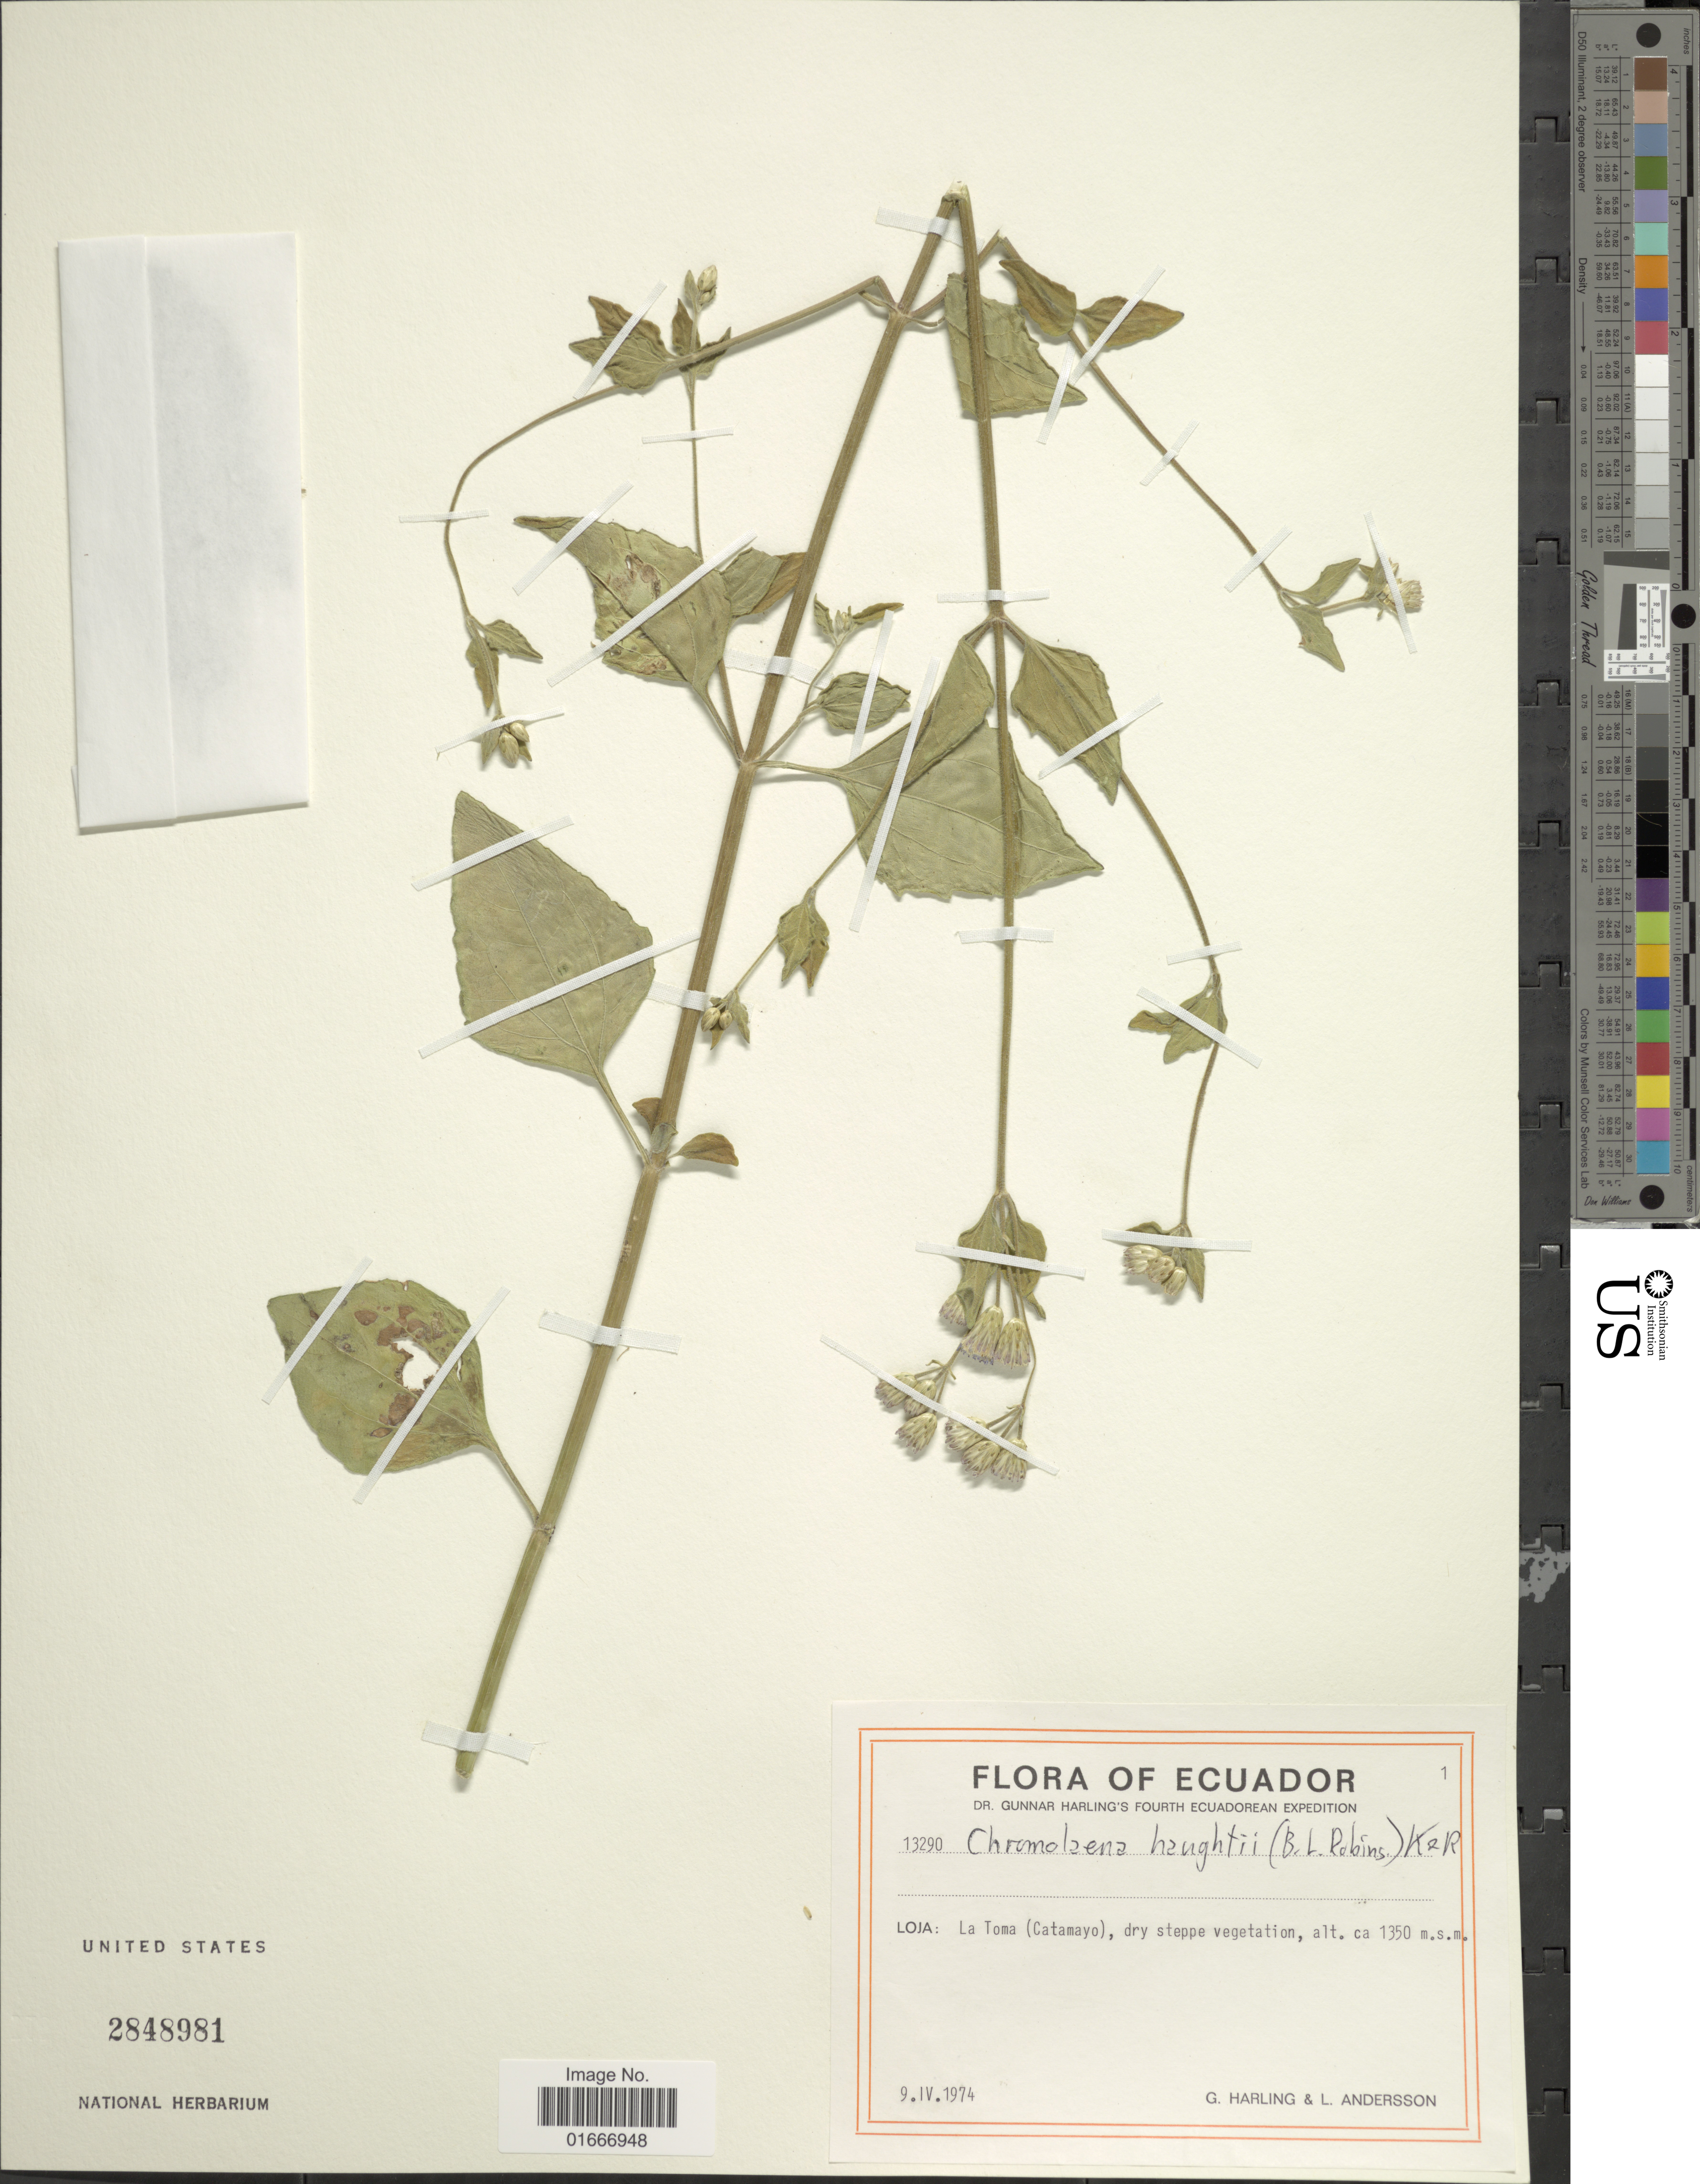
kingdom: Plantae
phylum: Tracheophyta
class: Magnoliopsida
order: Asterales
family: Asteraceae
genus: Chromolaena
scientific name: Chromolaena serratuloides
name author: (Kunth) R.M. King & H. Rob.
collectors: G. Harling & L. Andersson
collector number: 13290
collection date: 1974-04-09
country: Ecuador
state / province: Loja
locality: La Toma (Catasmayo)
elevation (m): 1350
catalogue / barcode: US 2848981